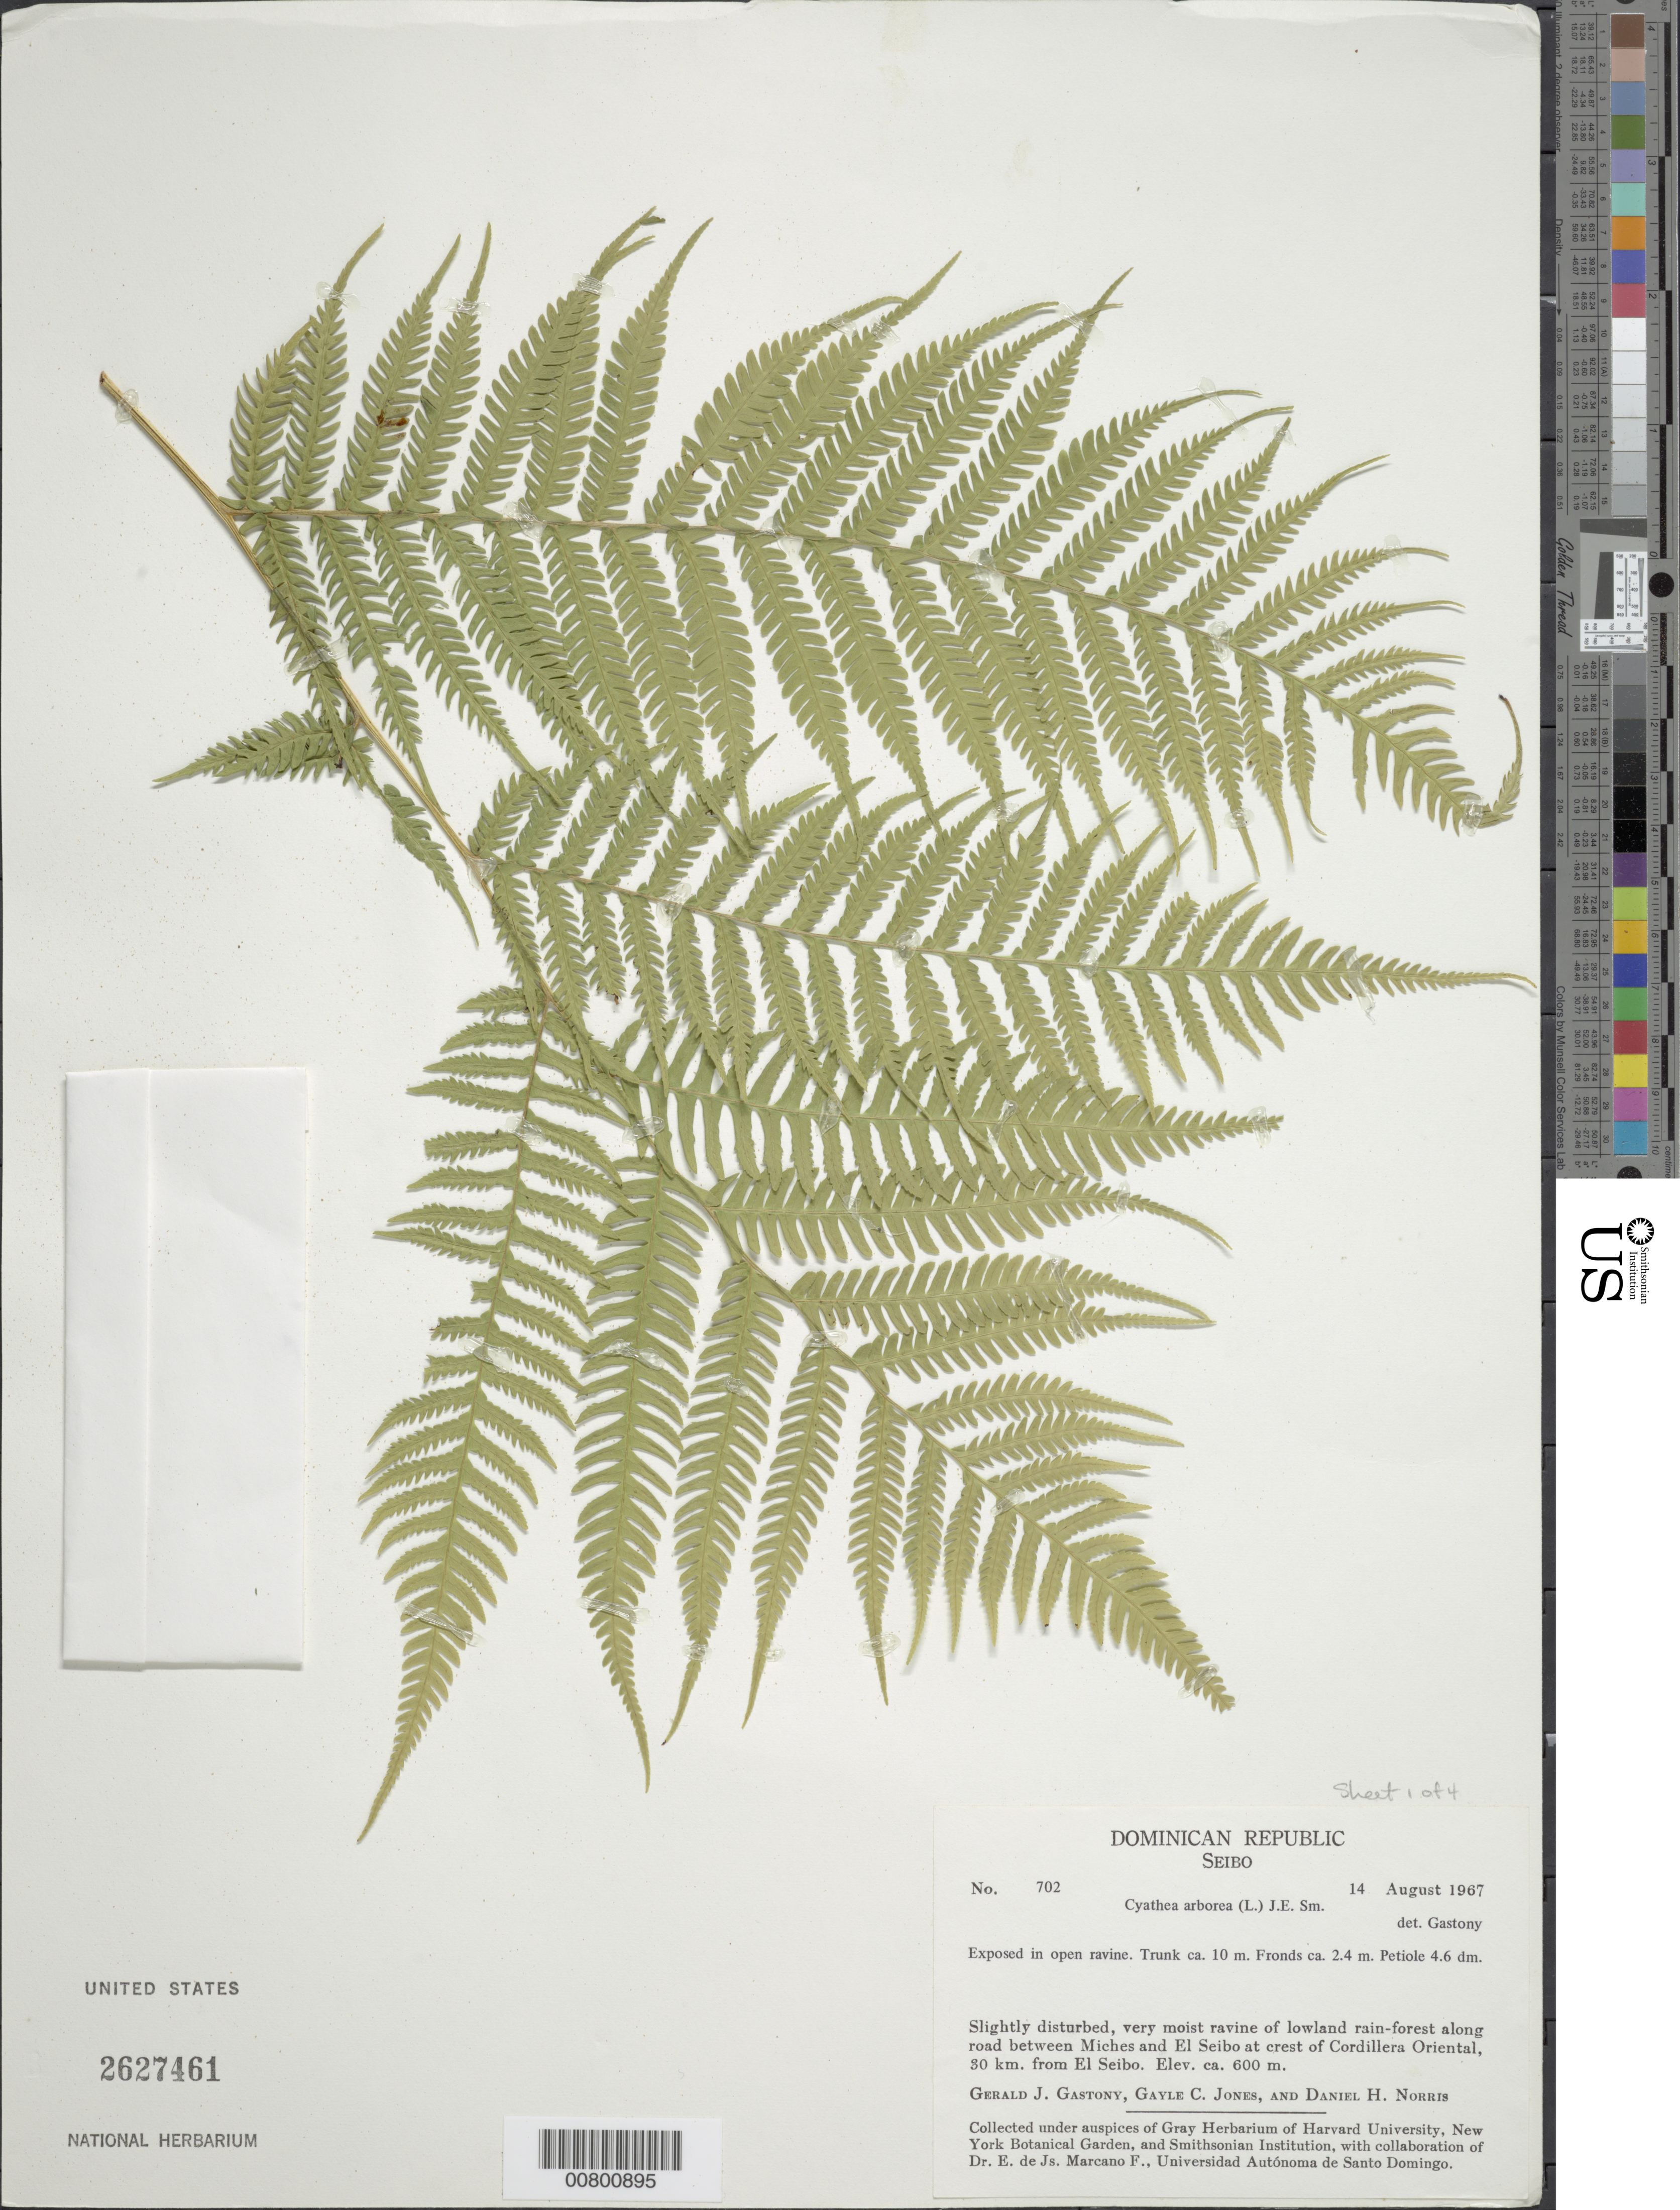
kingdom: Plantae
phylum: Tracheophyta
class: Polypodiopsida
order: Cyatheales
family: Cyatheaceae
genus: Cyathea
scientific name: Cyathea arborea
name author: (L.) Sm.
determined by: Gastony, Gerald J.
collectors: G. Gastony, G. C. Jones & D. H. Norris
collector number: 702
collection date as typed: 14 Aug 1967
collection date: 1967-08-14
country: Dominican Republic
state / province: El Seibo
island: Hispaniola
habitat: Slightly disturbed, very moist ravine of lowland rainforest along road; exposed in open ravine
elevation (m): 600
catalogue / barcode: US 2627461